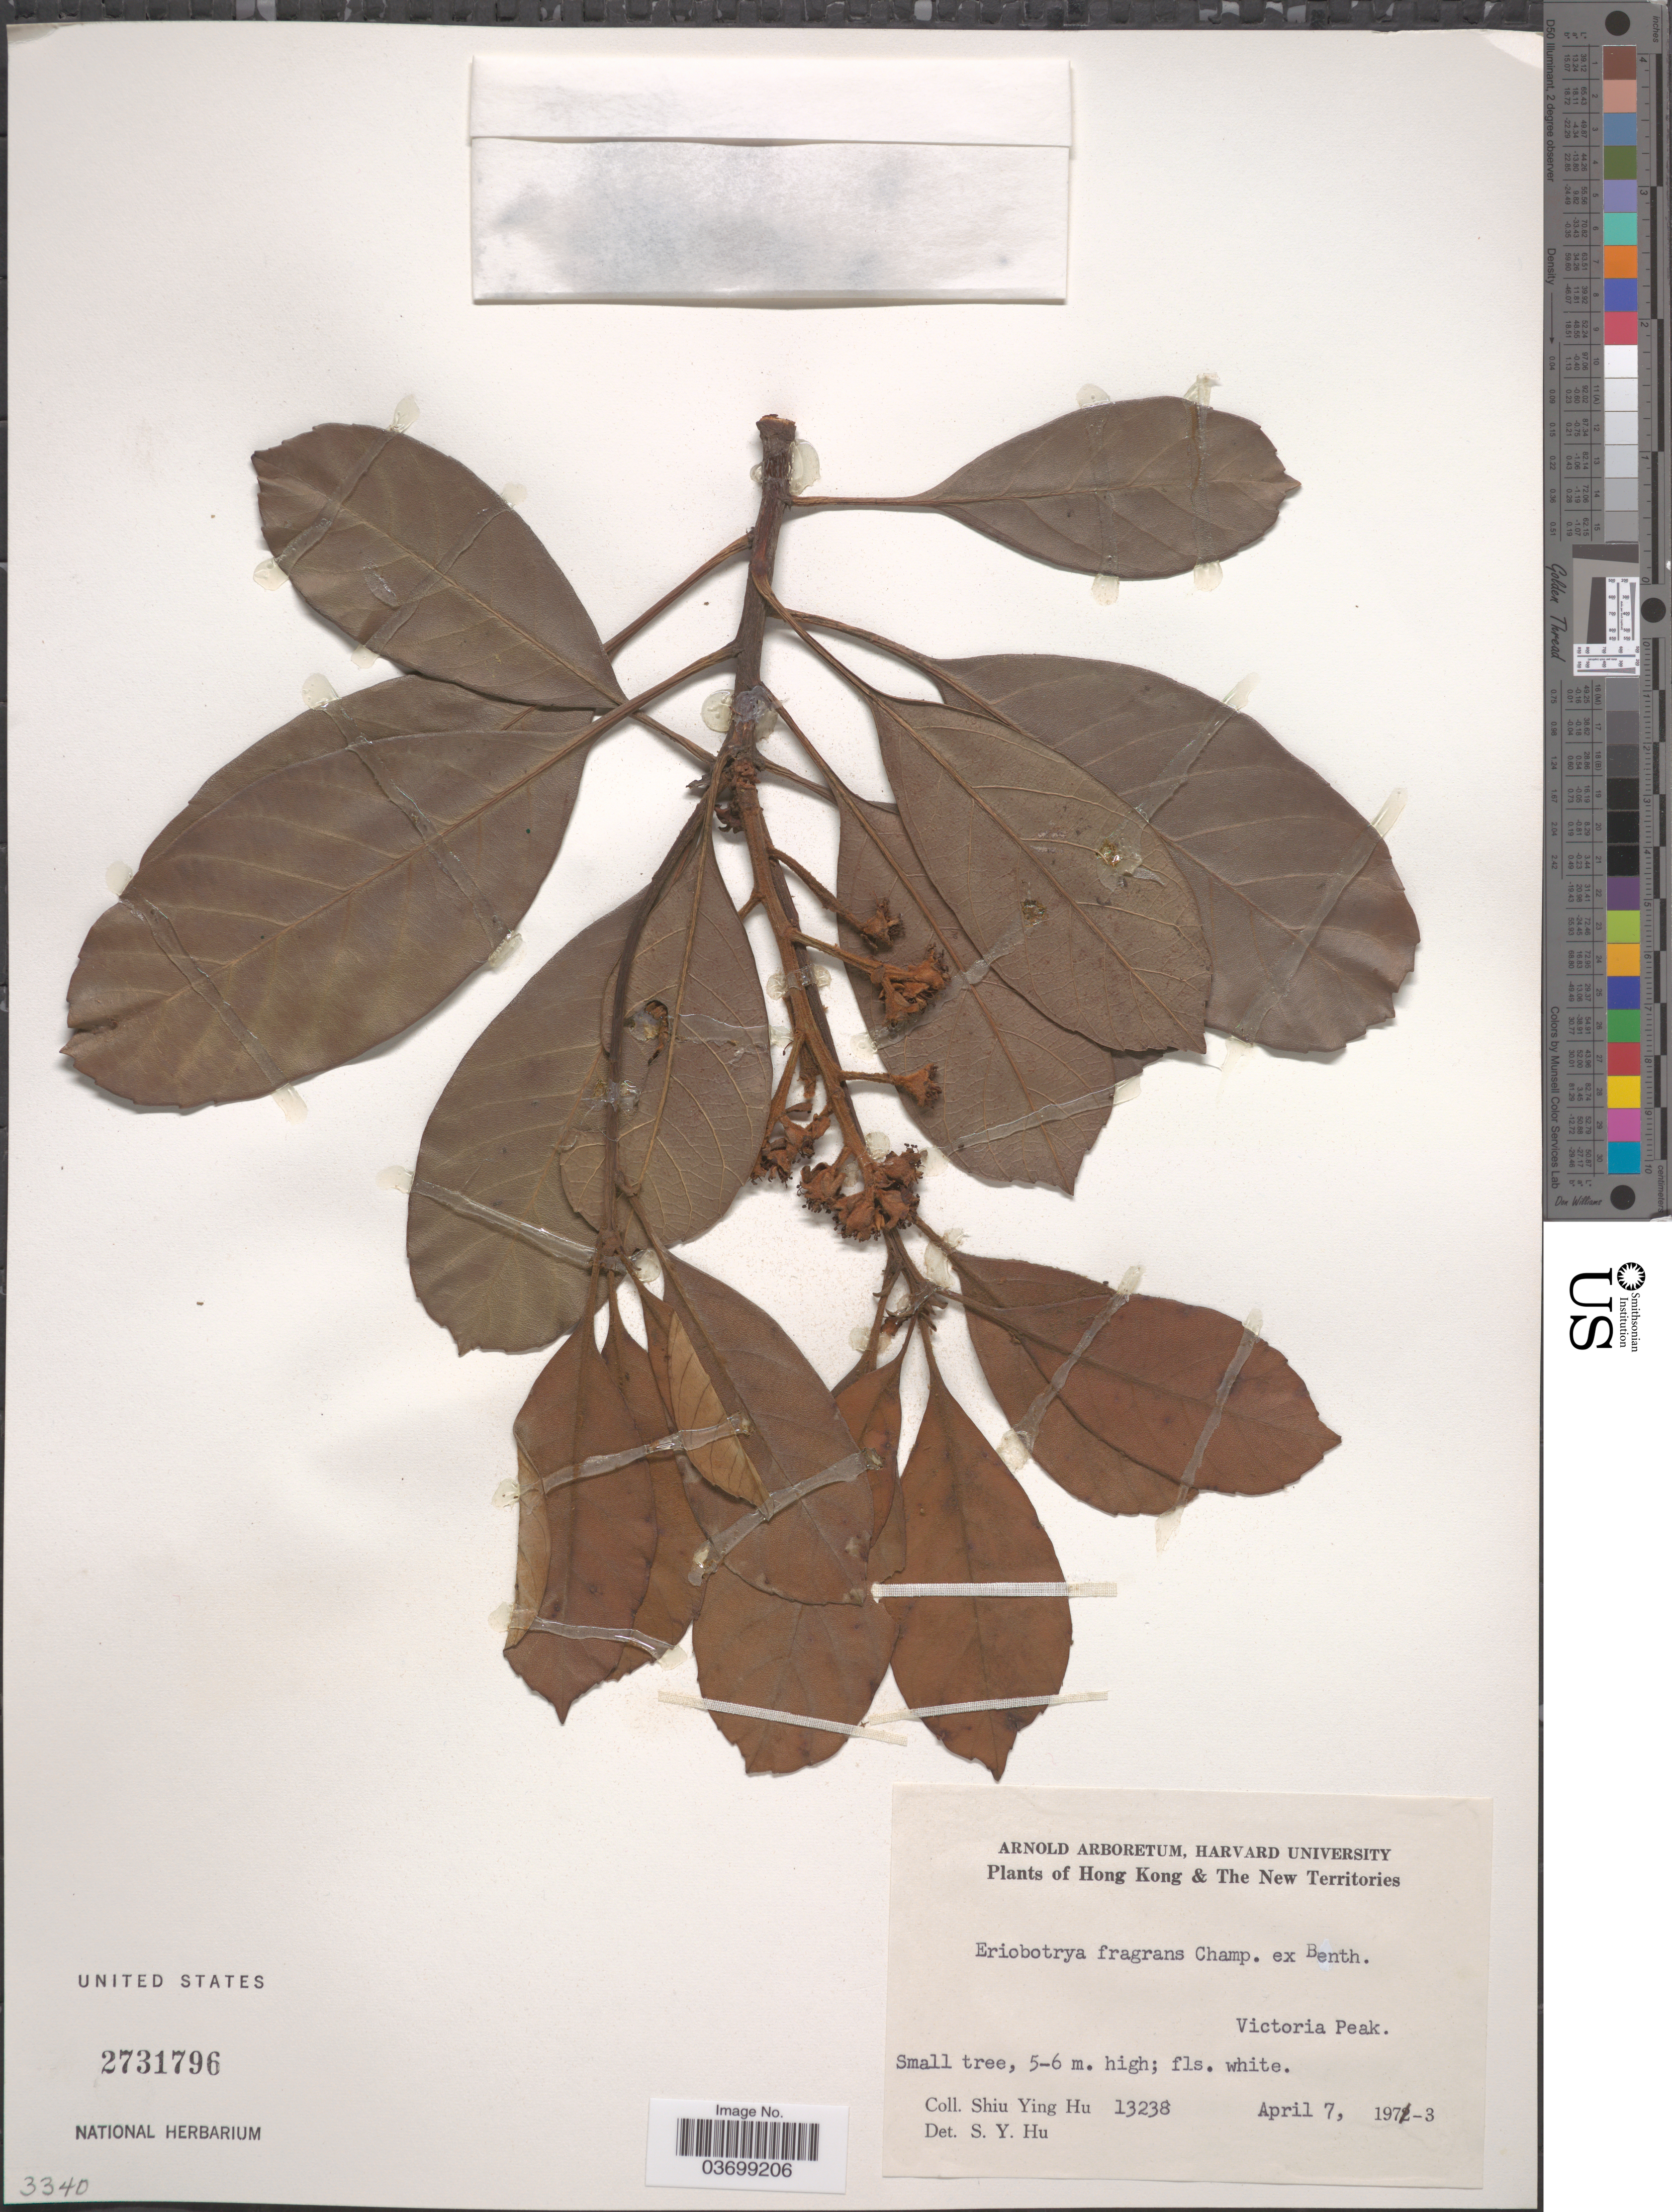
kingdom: Plantae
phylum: Tracheophyta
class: Magnoliopsida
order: Rosales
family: Rosaceae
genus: Rhaphiolepis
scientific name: Rhaphiolepis williamtelliana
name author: (Champ. ex Benth.) B.B. Liu & J. Wen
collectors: S. Y. Hu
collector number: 13238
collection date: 1973-04-07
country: China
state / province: Hong Kong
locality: Hong Kong & The New Territories. Victoria Peak.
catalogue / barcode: US 2731796